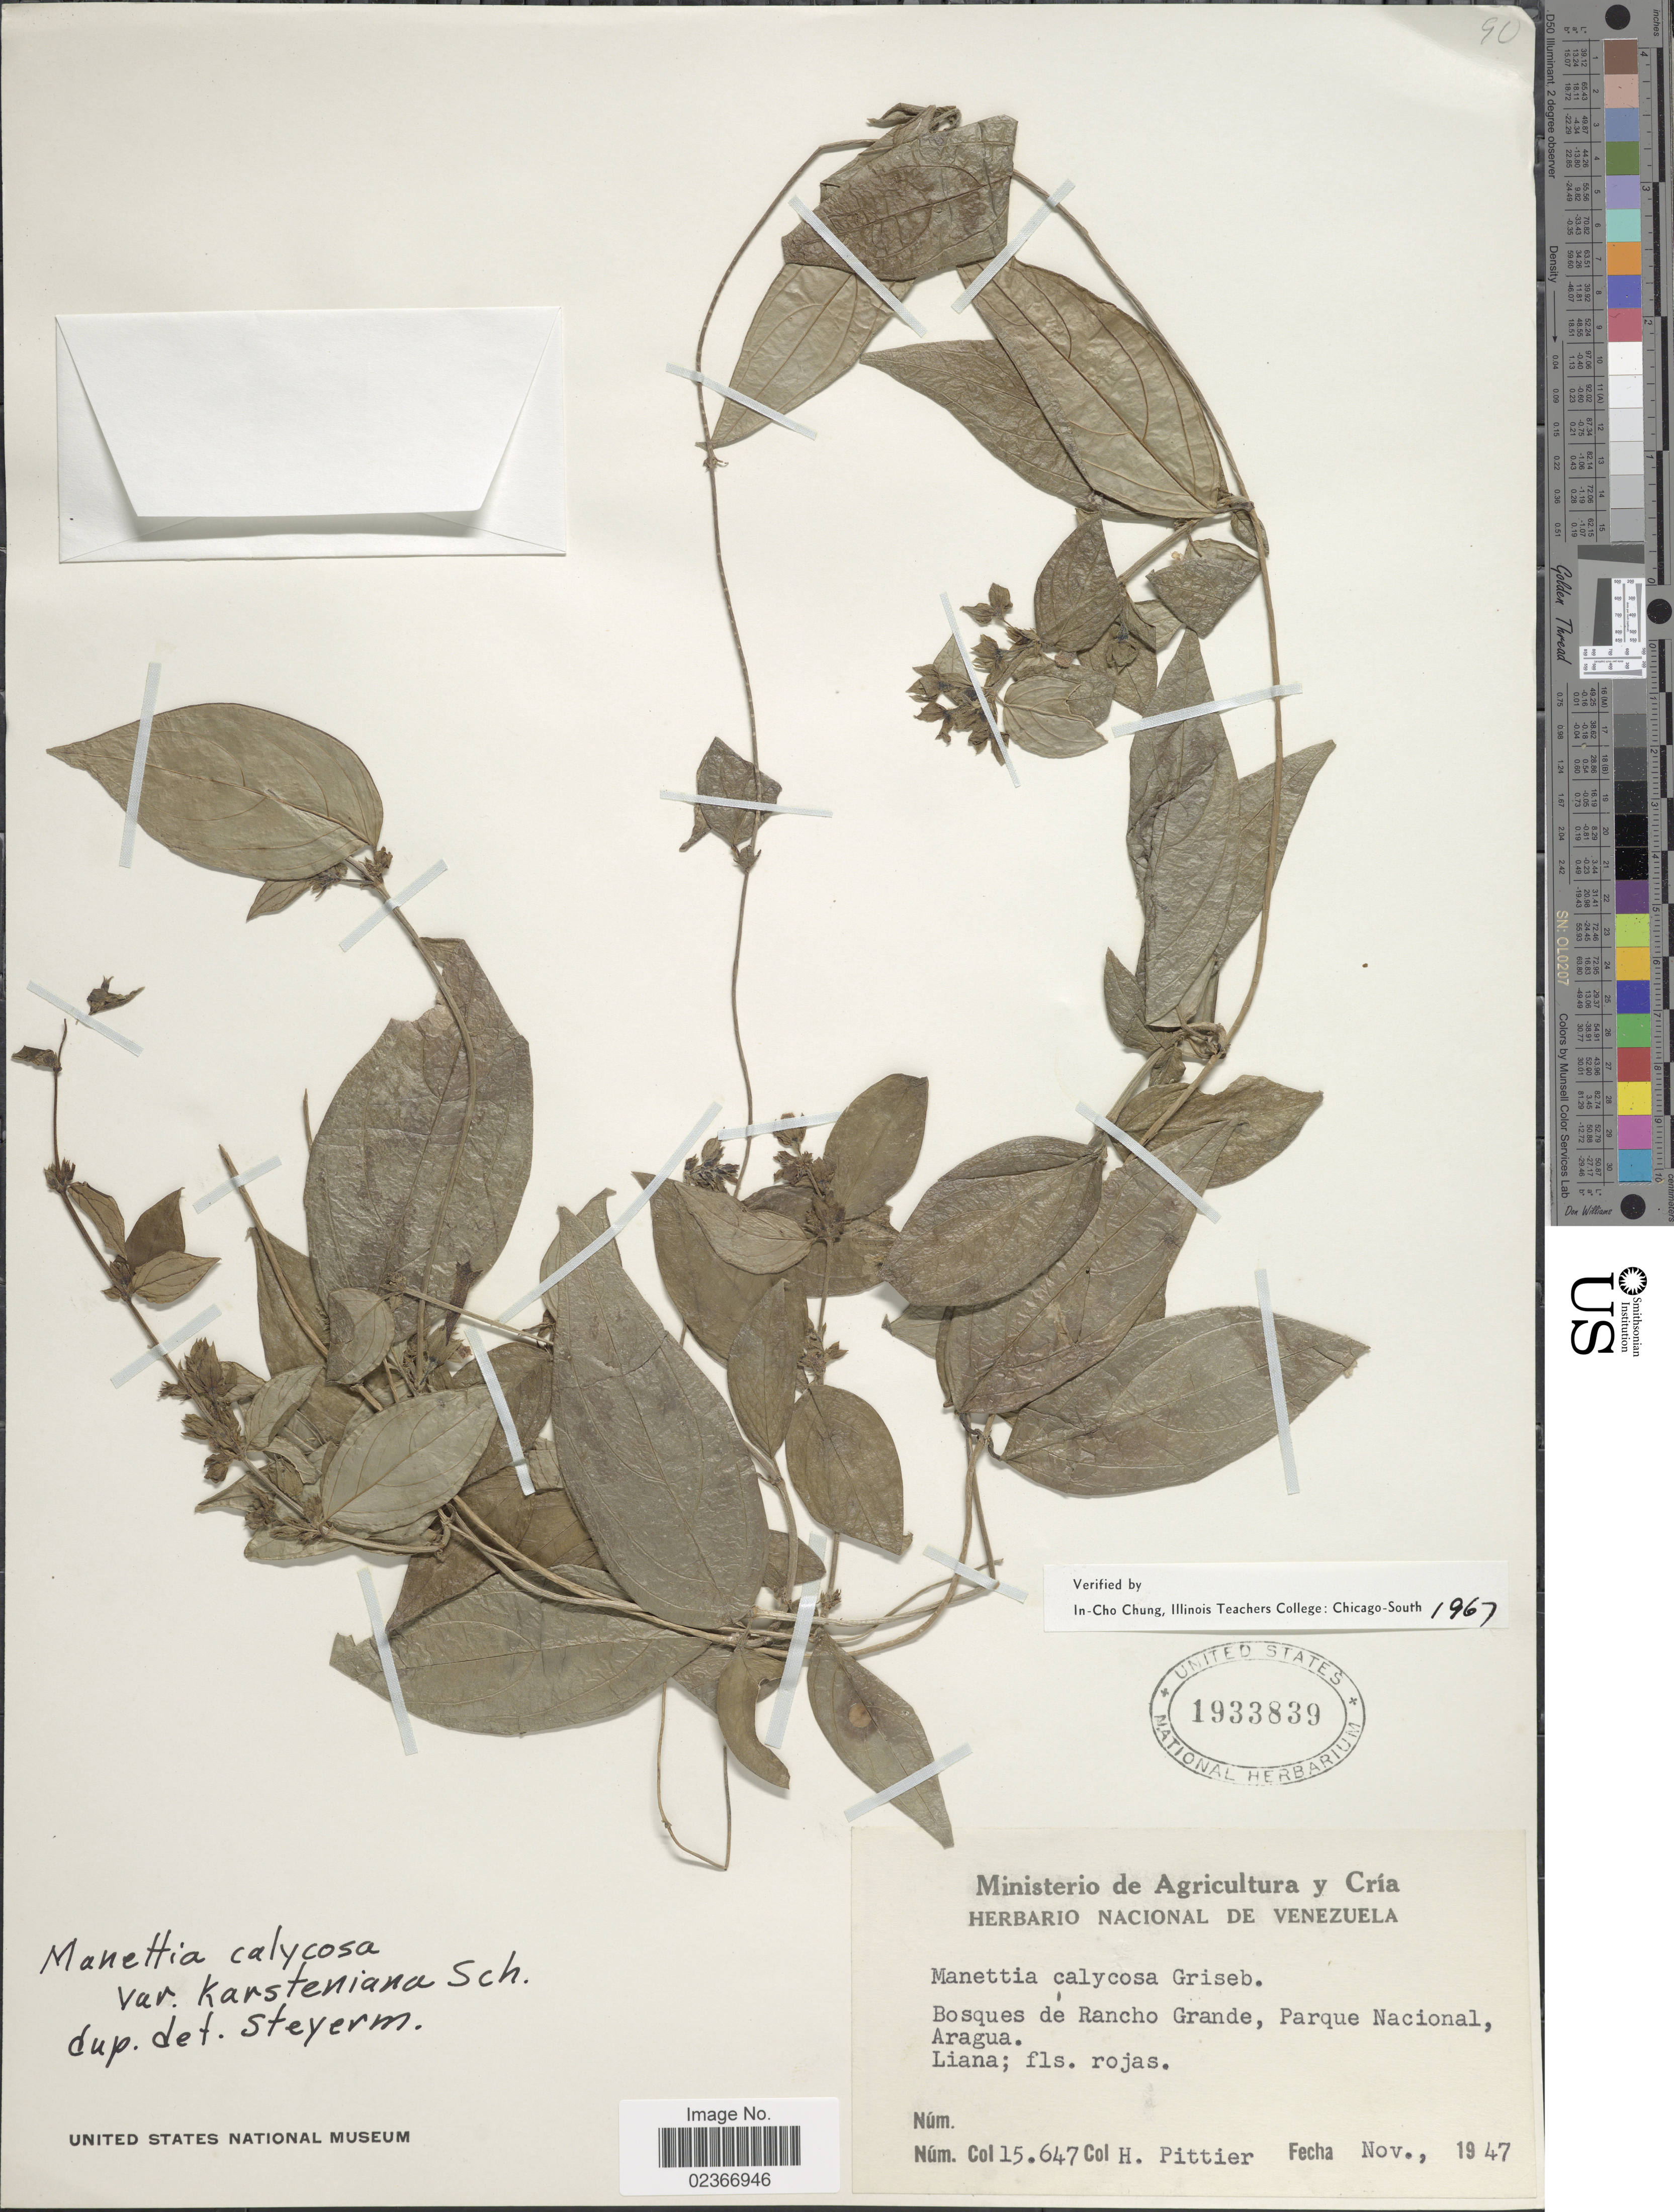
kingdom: Plantae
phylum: Tracheophyta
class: Magnoliopsida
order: Gentianales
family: Rubiaceae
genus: Manettia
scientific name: Manettia calycosa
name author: Griseb.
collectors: H. F. Pittier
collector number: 15647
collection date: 1947-11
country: Venezuela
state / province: Aragua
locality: Bosques de Rancho Grande, Parque Nacional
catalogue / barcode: US 1933839